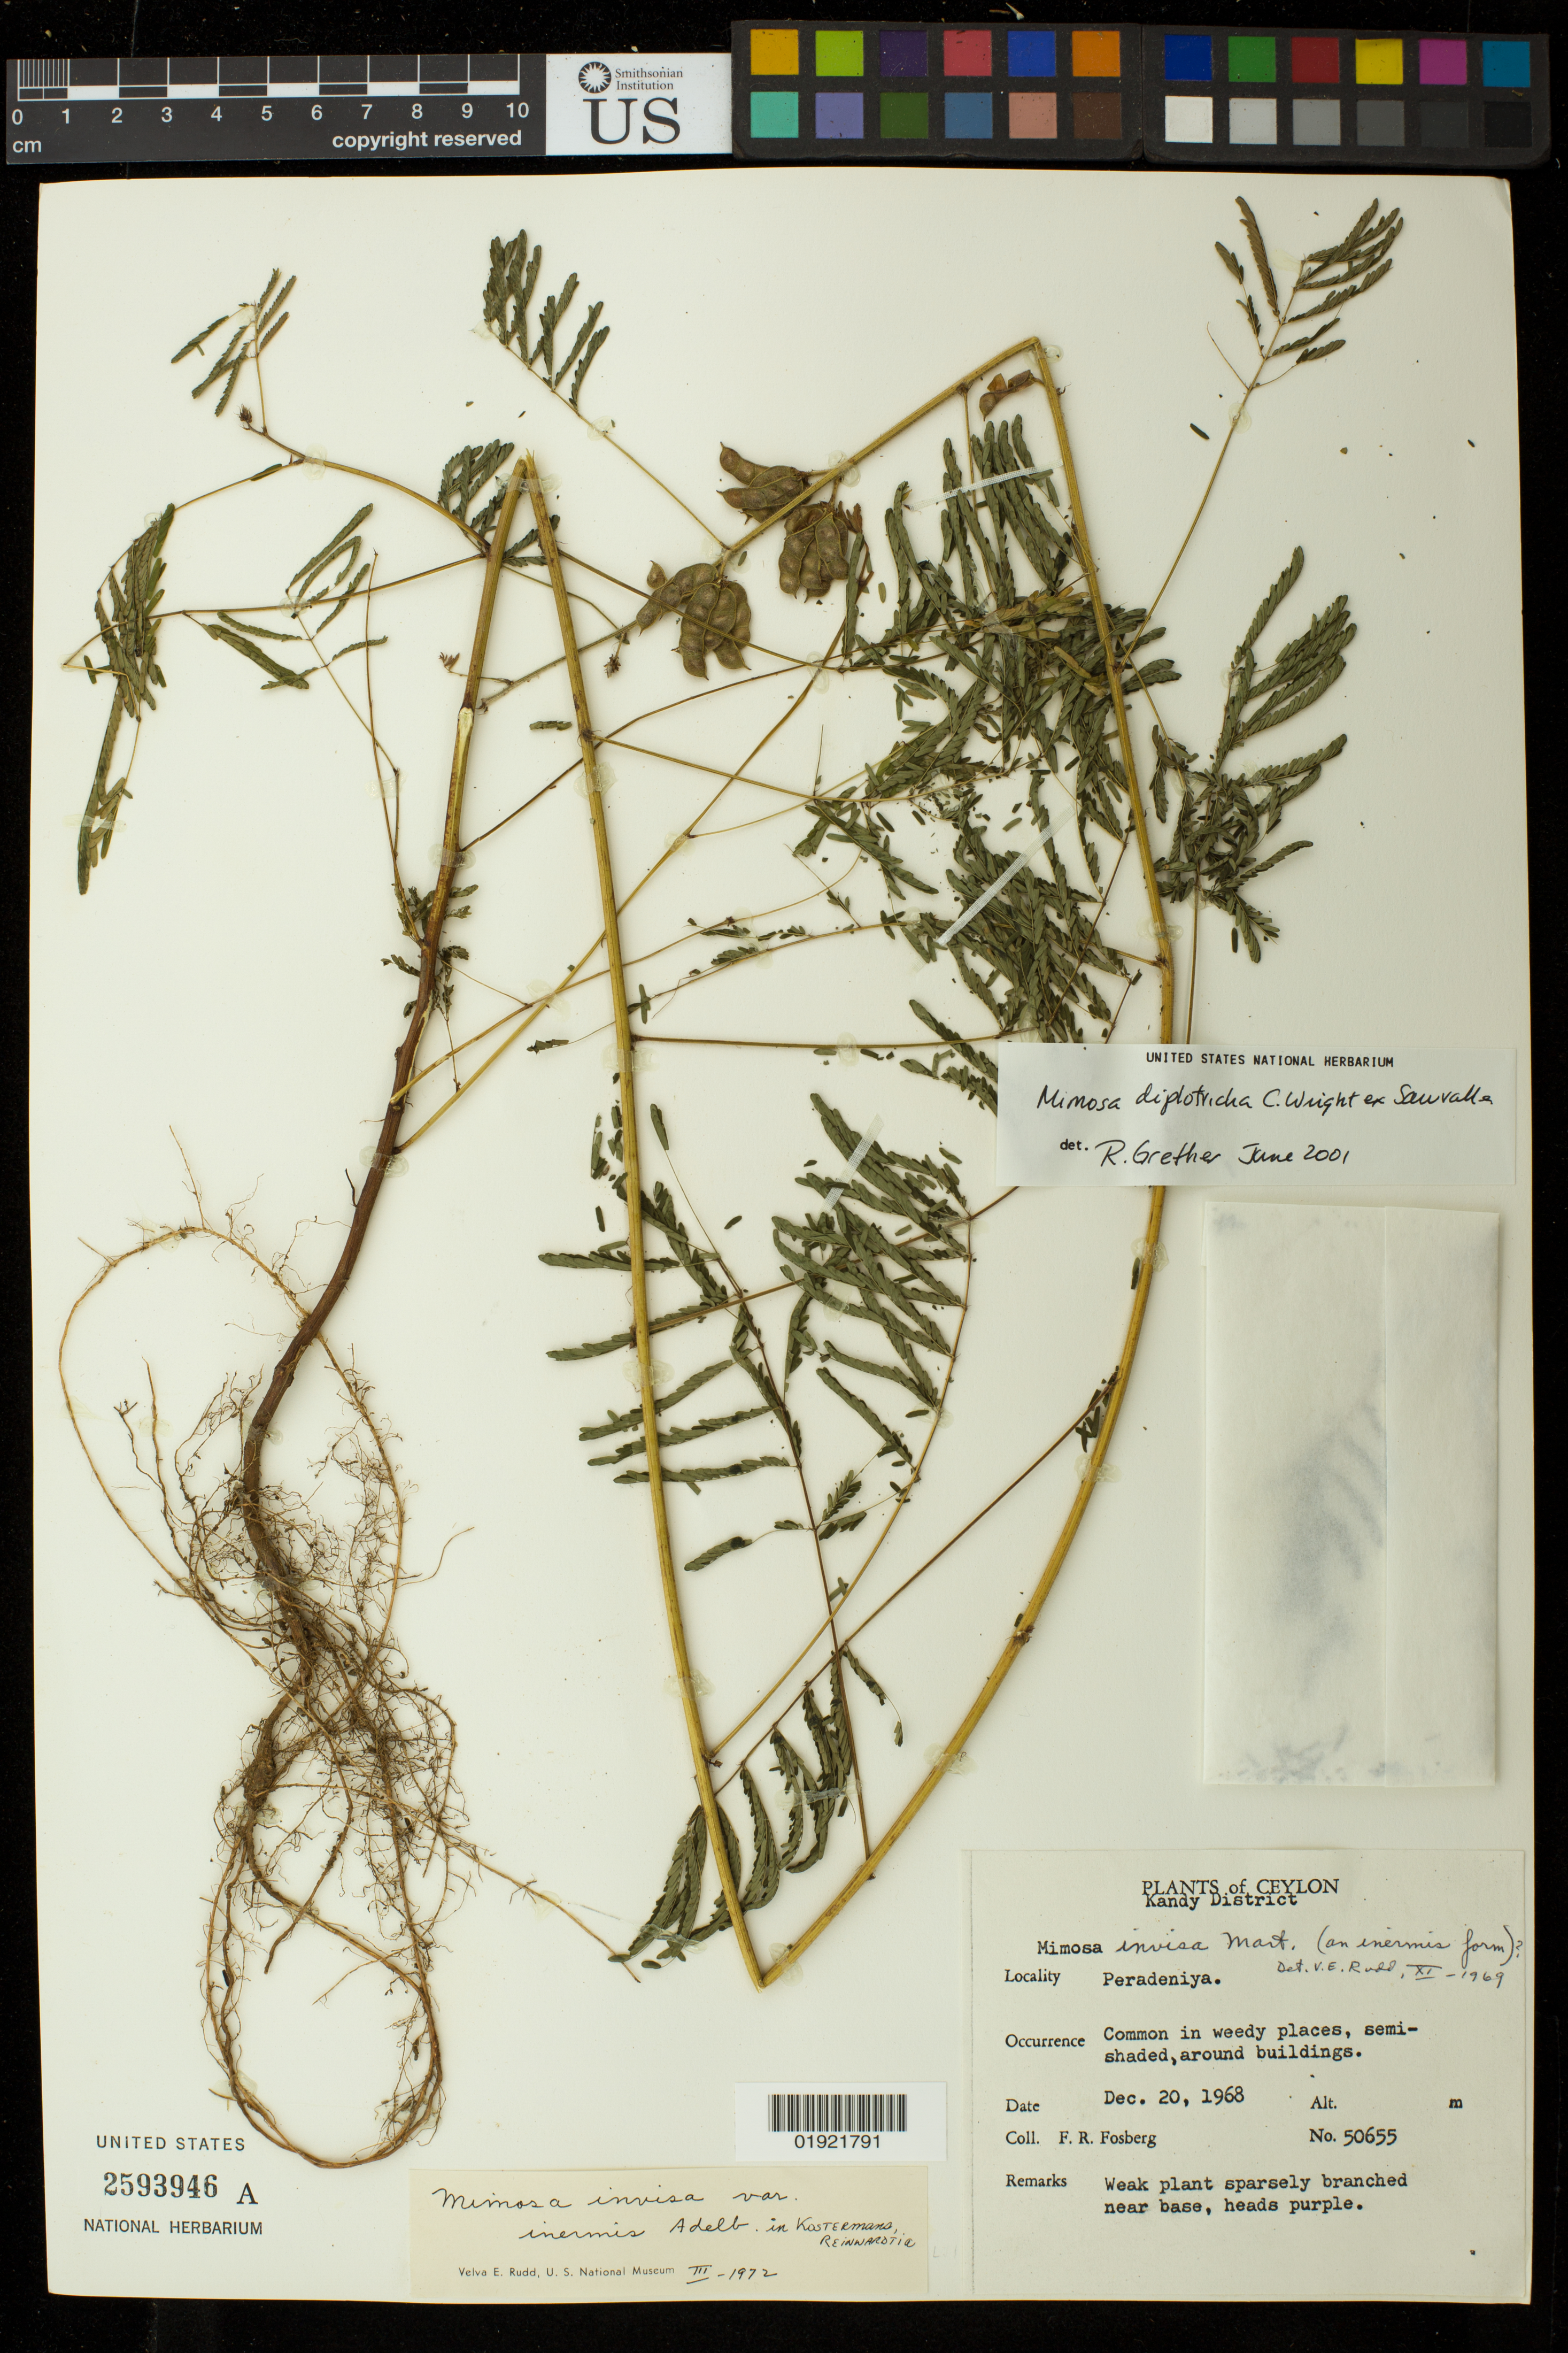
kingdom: Plantae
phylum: Tracheophyta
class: Magnoliopsida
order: Fabales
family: Fabaceae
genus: Mimosa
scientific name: Mimosa diplotricha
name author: C. Wright in Sauvalle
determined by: Grether, R.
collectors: F. R. Fosberg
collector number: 50655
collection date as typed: Dec. 20, 1968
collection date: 1968-12-20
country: Sri Lanka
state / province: Central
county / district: Kandy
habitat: common in weedy places, semi-shaded, around buildings.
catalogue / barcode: US 2593946A